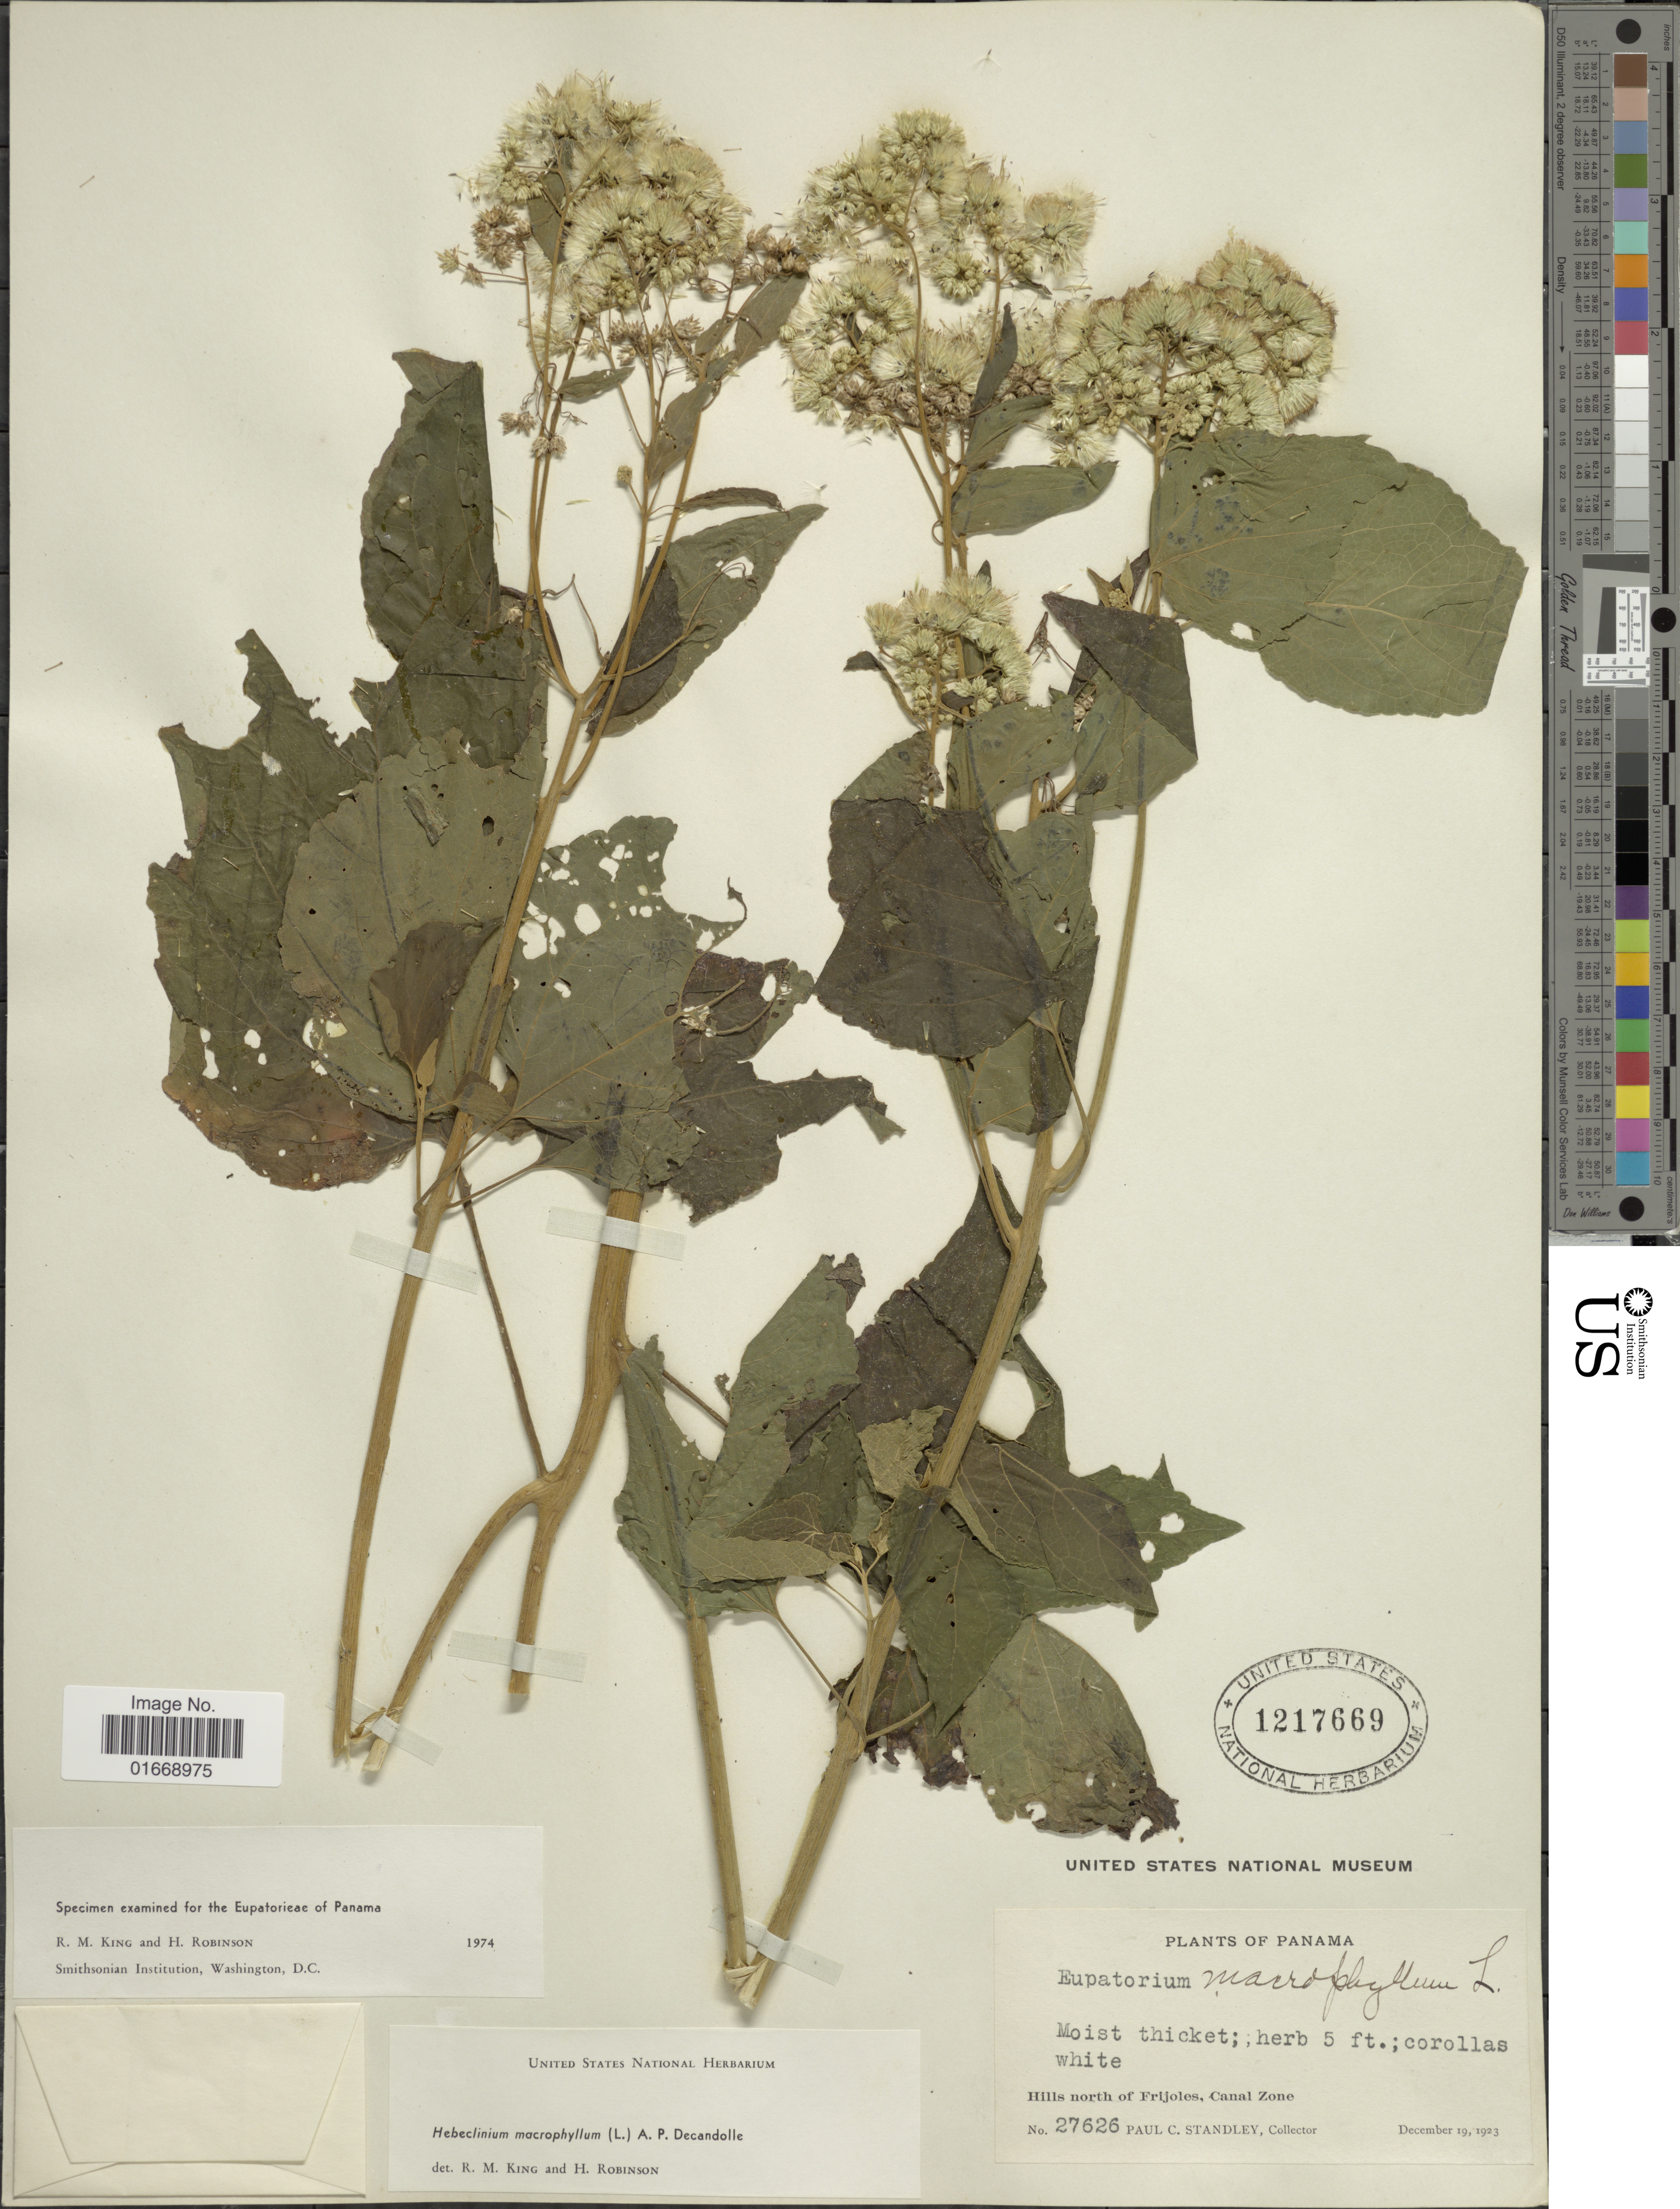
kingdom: Plantae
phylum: Tracheophyta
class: Magnoliopsida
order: Asterales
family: Asteraceae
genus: Hebeclinium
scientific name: Hebeclinium macrophyllum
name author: (L.) DC.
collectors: P. C. Standley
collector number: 27626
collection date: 1923-12-19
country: Panama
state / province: Colón / Panamá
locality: Hills north of Frijoles, Canal Zone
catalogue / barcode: US 1217669